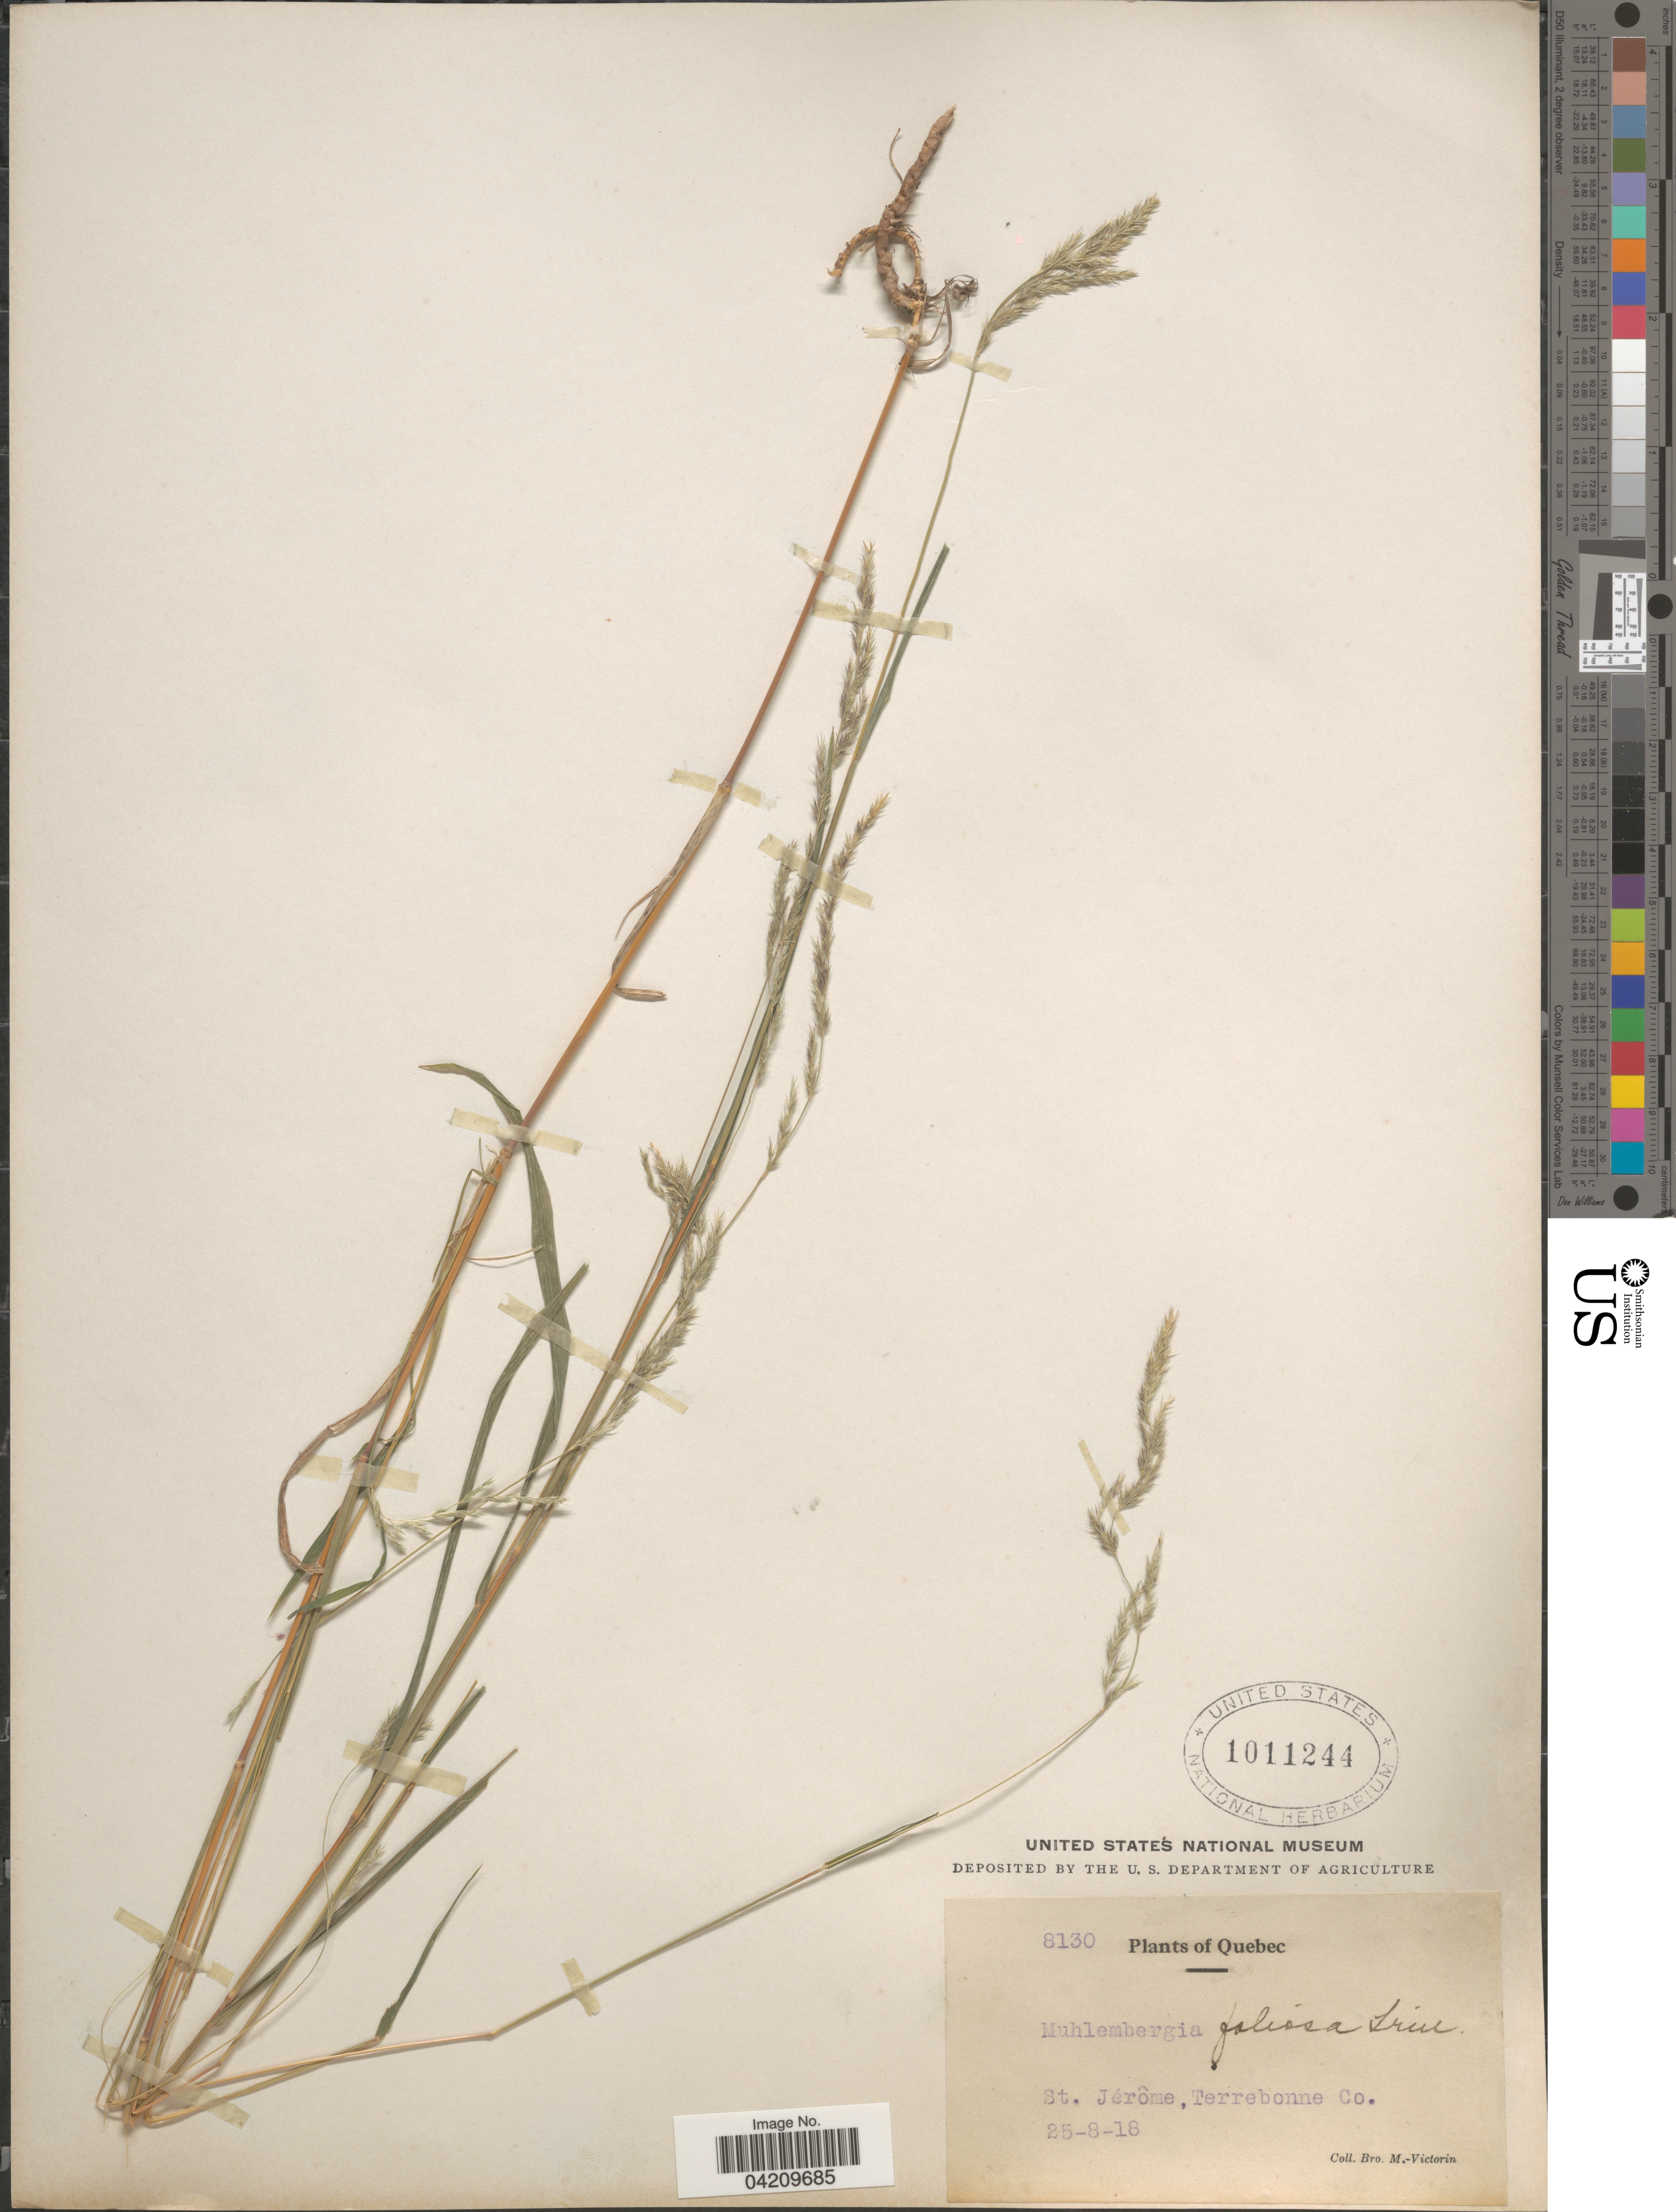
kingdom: Plantae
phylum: Tracheophyta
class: Liliopsida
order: Poales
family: Poaceae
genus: Muhlenbergia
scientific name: Muhlenbergia mexicana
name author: (L.) Trin.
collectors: Fr. Marie-Victorin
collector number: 8130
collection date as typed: Transcribed d/m/y: 25/8/18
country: Canada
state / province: Quebec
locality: St. Jérôme, Terrebonne Co.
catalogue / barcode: US 1011244